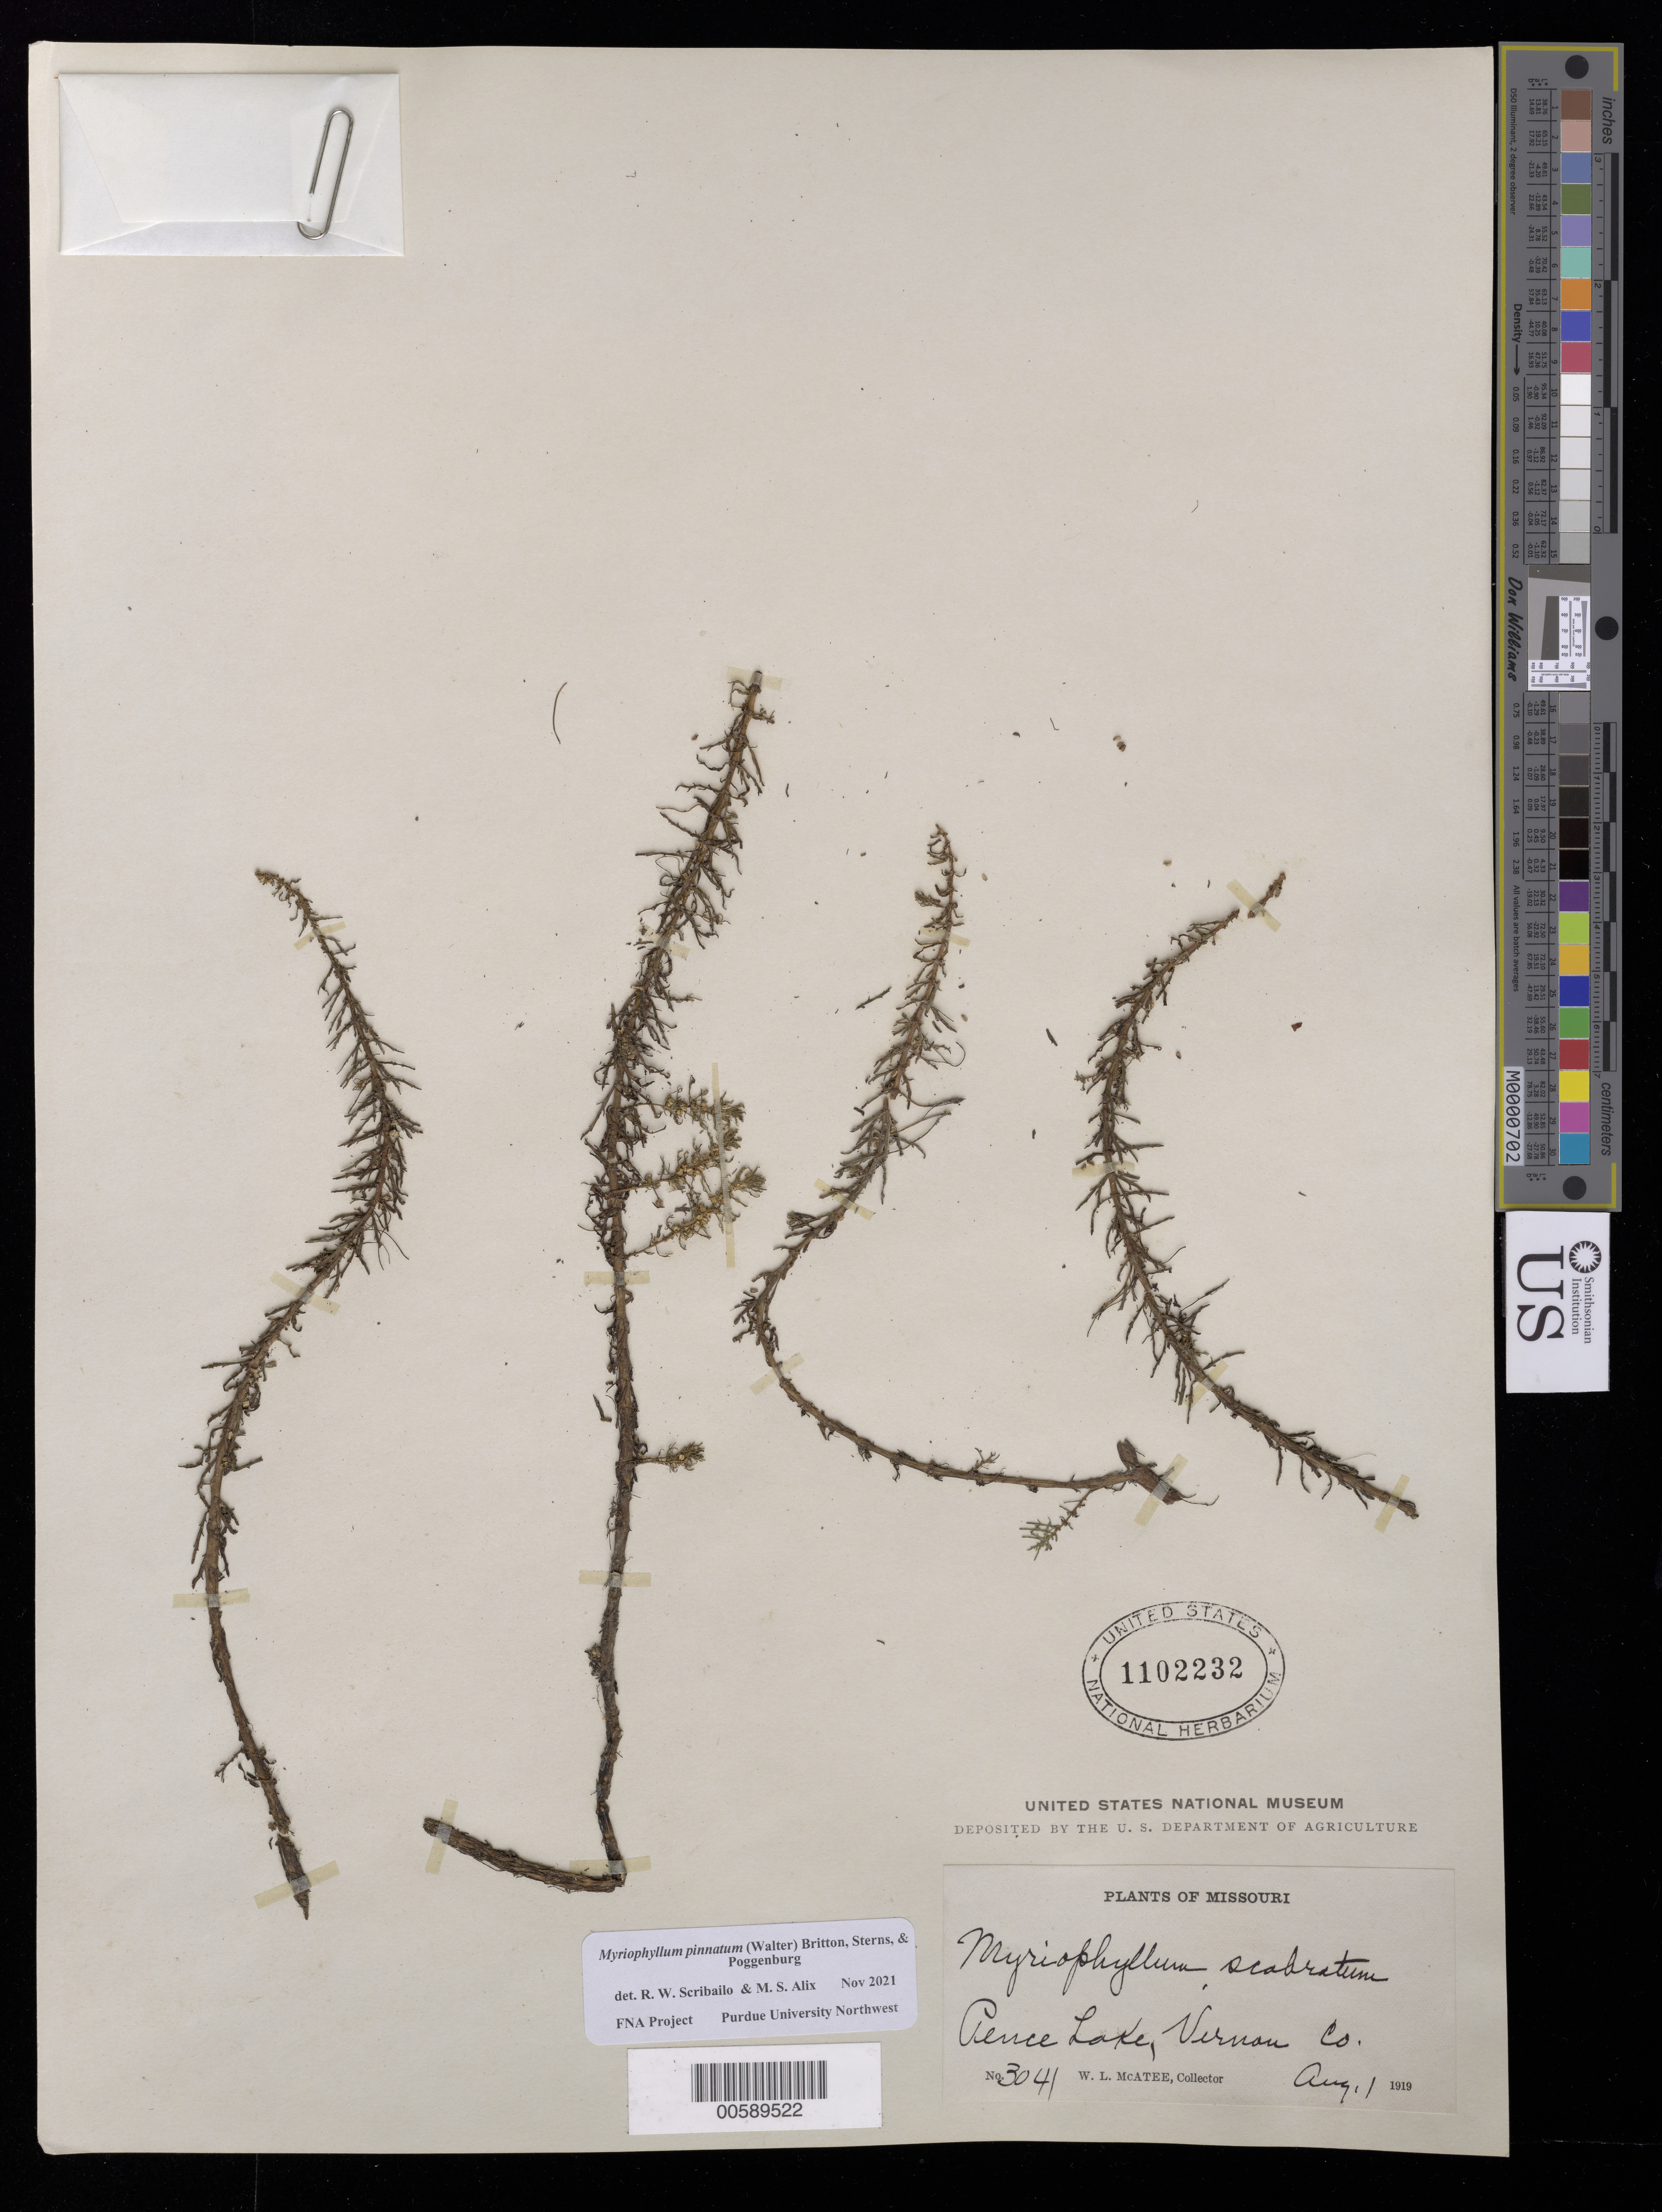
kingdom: Plantae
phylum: Tracheophyta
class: Magnoliopsida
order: Saxifragales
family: Haloragaceae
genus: Myriophyllum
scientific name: Myriophyllum pinnatum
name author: (Walter) Britton, Stearns & Poggenb.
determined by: Scribailo, R. W.; Alix, M. S.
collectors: W. McAtee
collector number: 3041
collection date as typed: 01 Aug 1919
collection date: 1919-08-01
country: United States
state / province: Missouri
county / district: Veron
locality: Pence Lake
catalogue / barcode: US 1102232